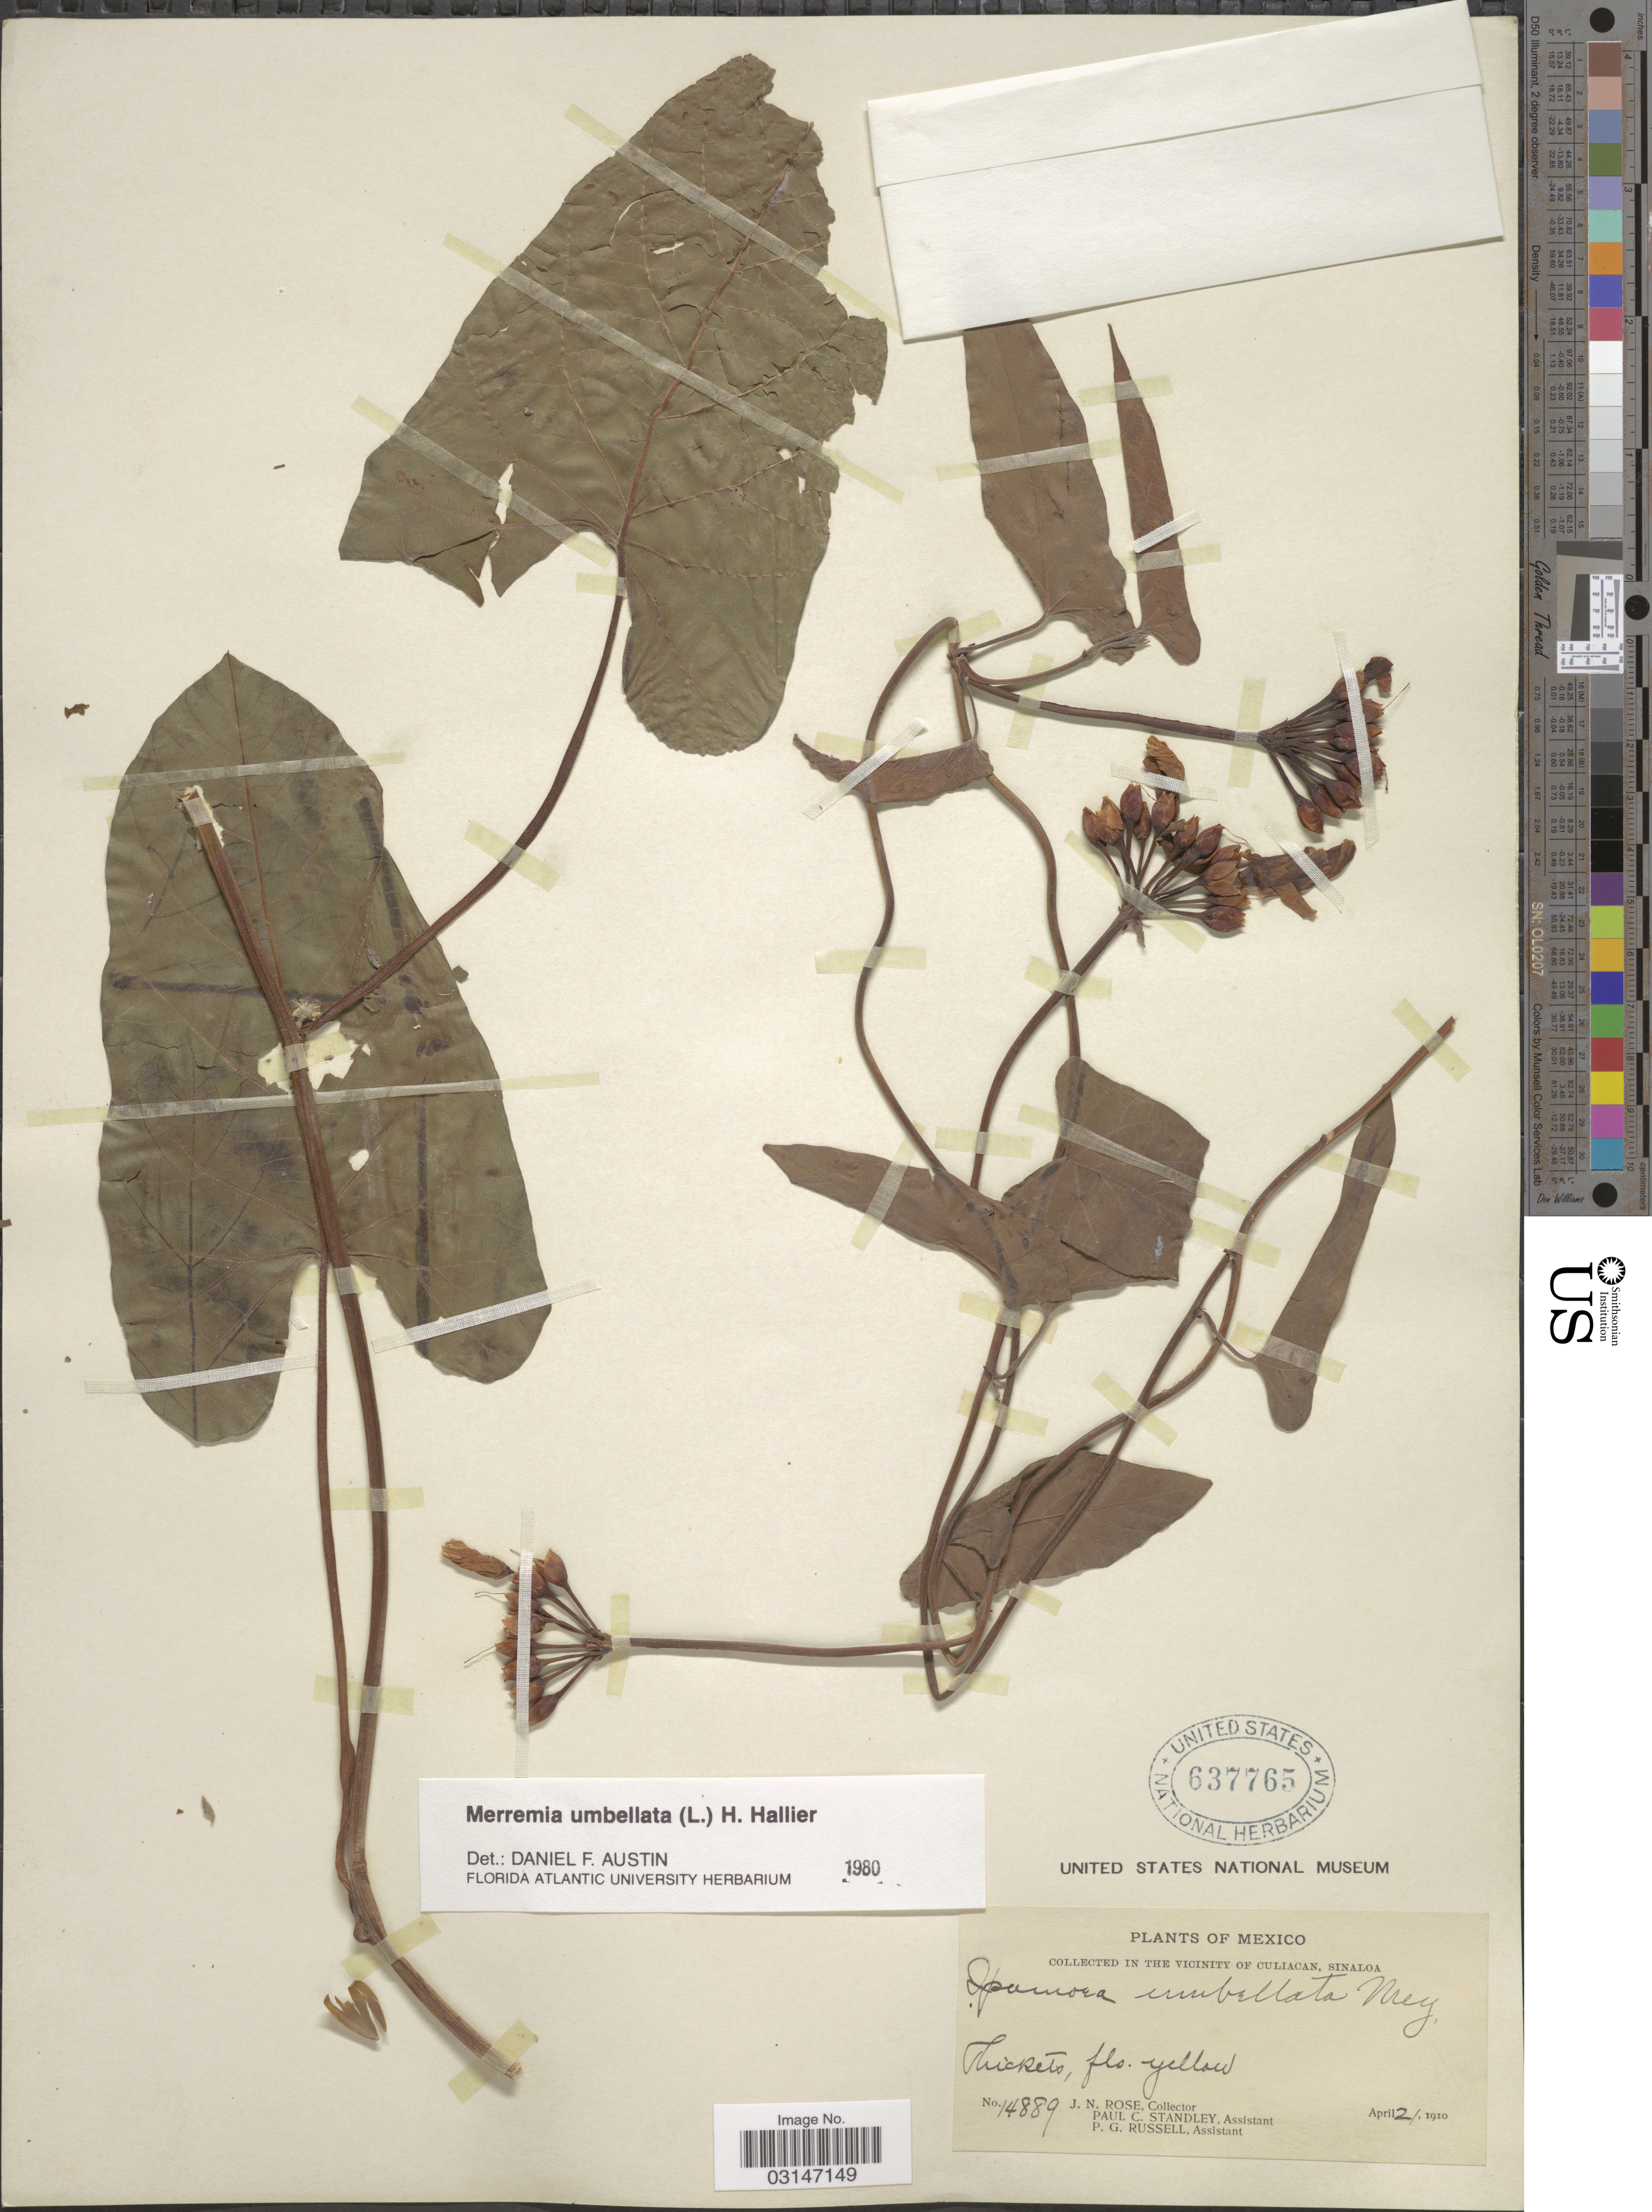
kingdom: Plantae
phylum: Tracheophyta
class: Magnoliopsida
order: Solanales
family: Convolvulaceae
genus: Camonea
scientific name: Camonea umbellata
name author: (L.) A. R. Simões & Staples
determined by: Strong, Mark T., (BOT), Smithsonian Institution - National Museum of Natural History (UNITED STATES)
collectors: J. N. Rose, P. C. Standley & P. G. Russell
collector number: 14889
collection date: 1910-04-21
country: Mexico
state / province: Sinaloa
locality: In The Vicinity of Culiacan, Sinaloa.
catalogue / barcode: US 637765